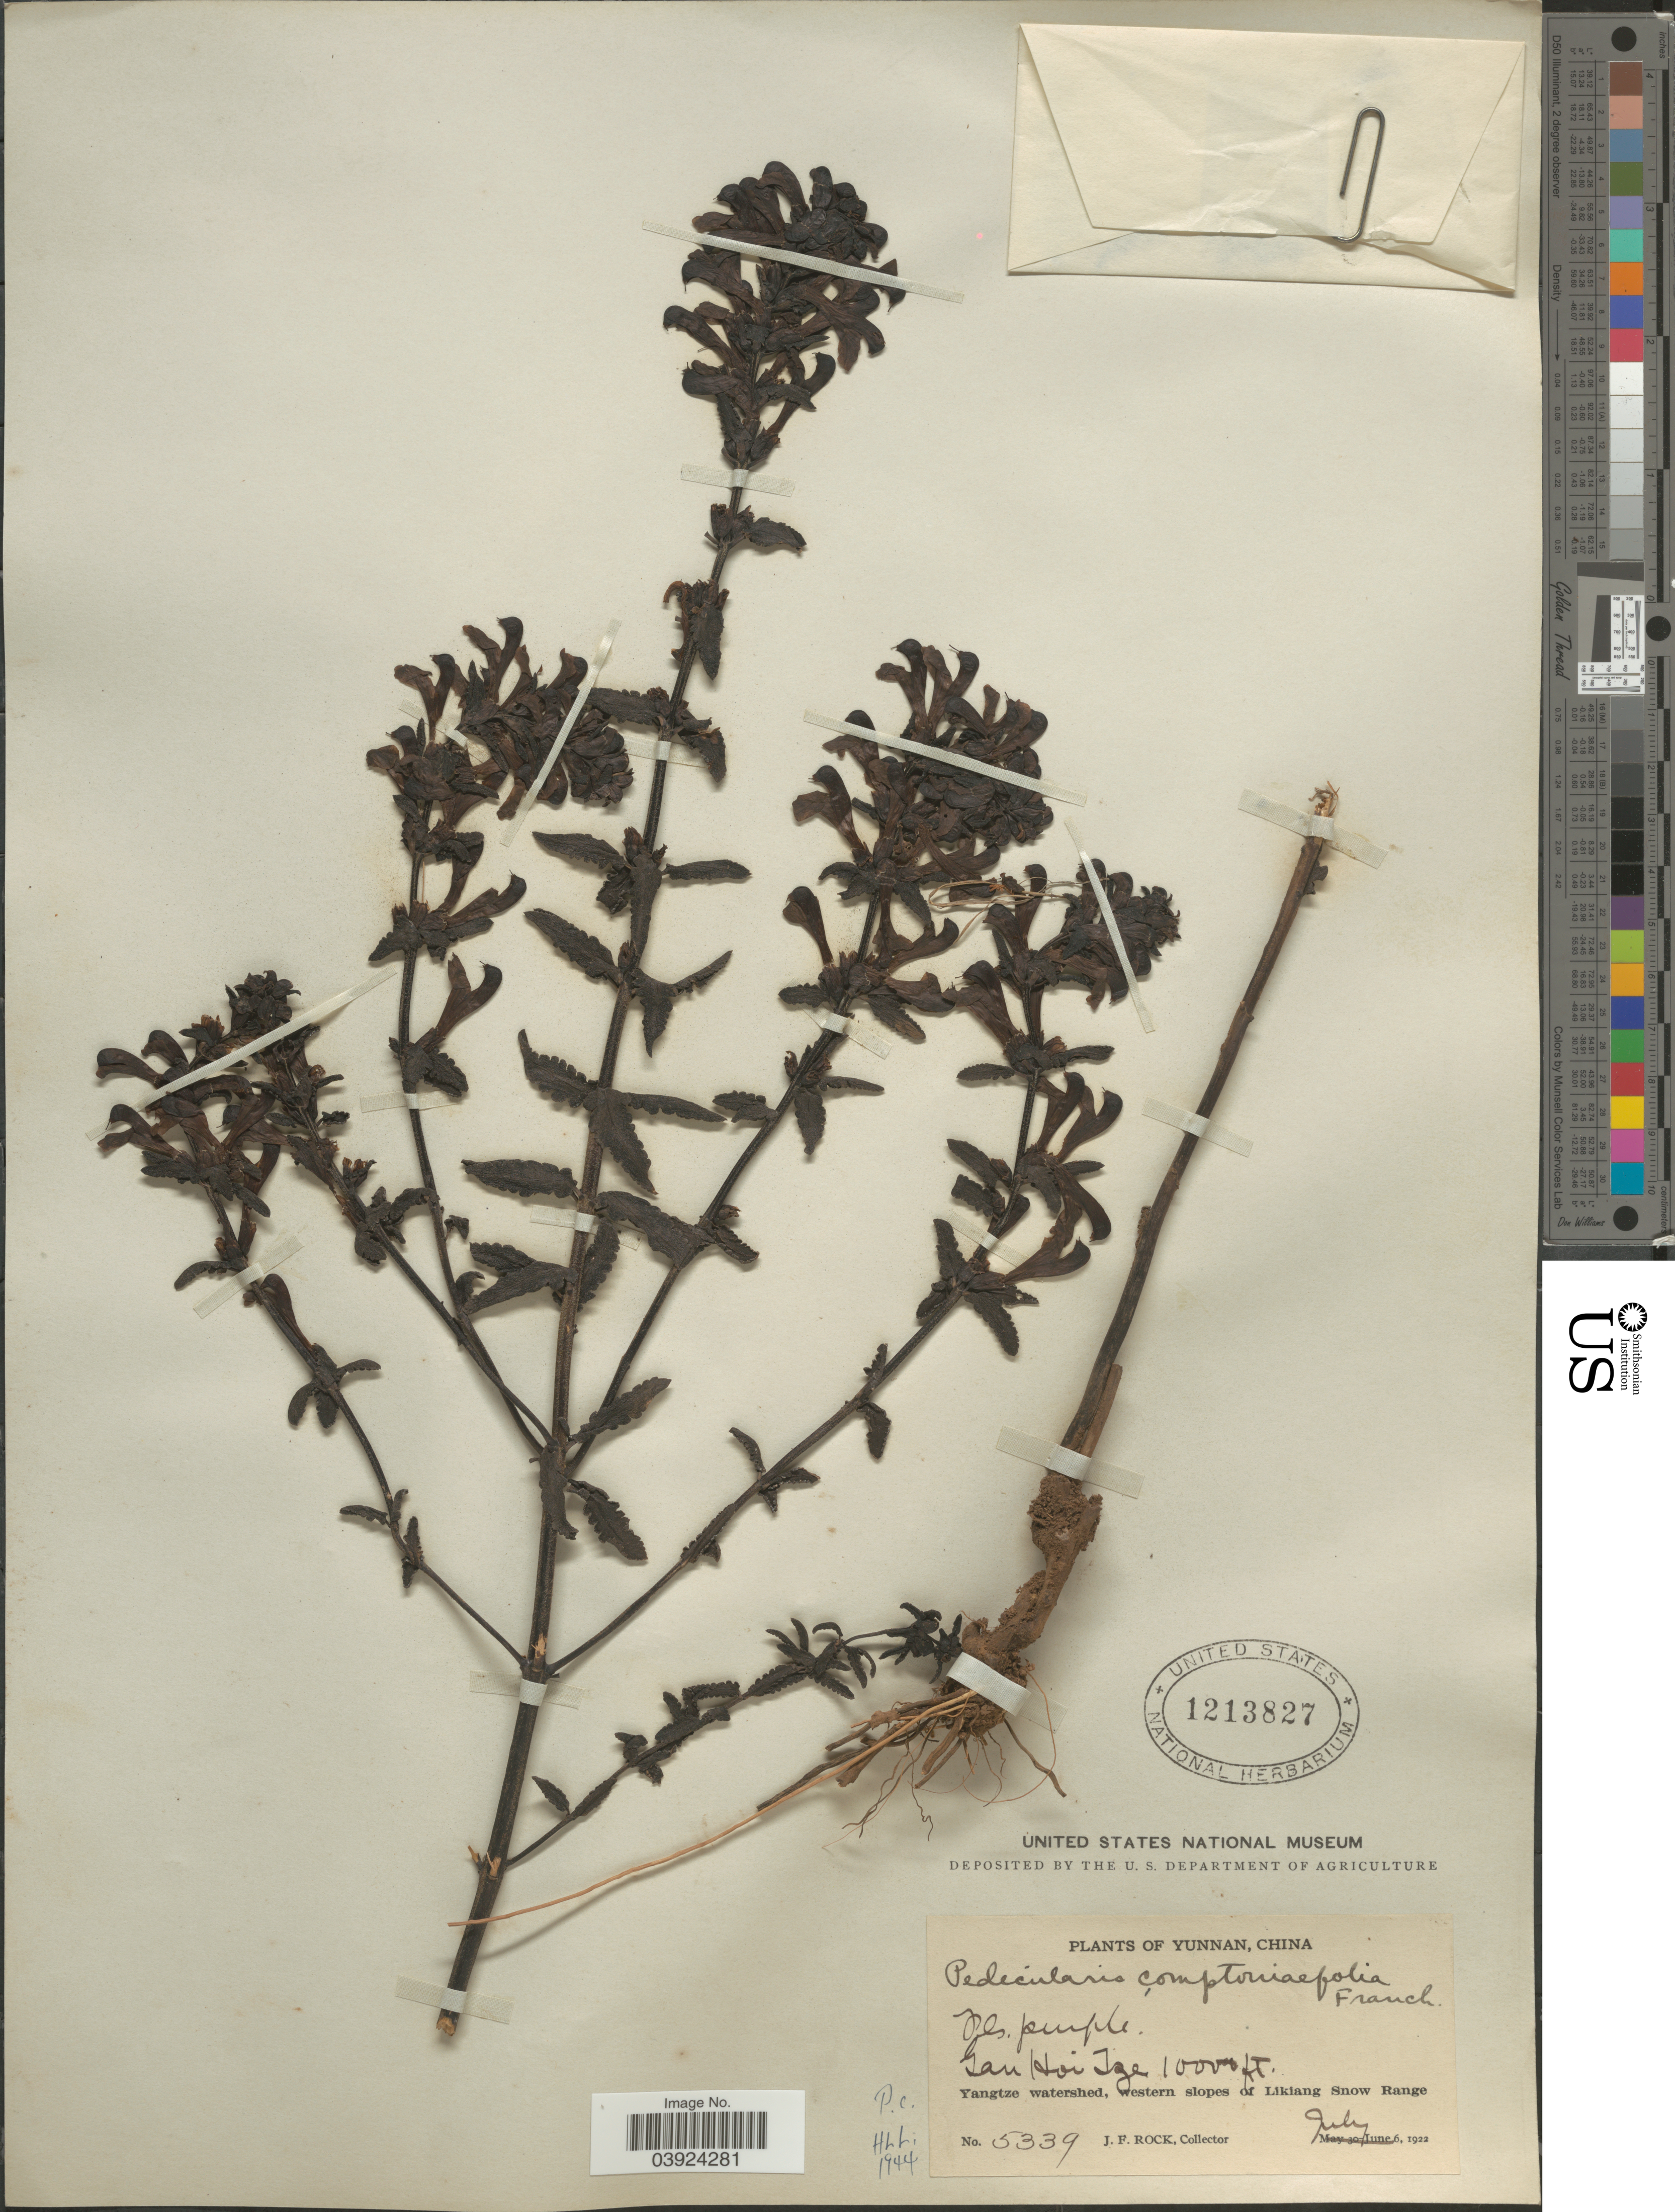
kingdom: Plantae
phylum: Tracheophyta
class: Magnoliopsida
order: Lamiales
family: Orobanchaceae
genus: Pedicularis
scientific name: Pedicularis comptoniaefolia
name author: Franch. ex Maxim.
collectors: J. Rock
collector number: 5339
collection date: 1922-07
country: China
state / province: Yunnan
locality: Gan Hoi Tze. Yangtze watershed, western slopes of Likiang Snow Range.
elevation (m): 305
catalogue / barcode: US 1213827